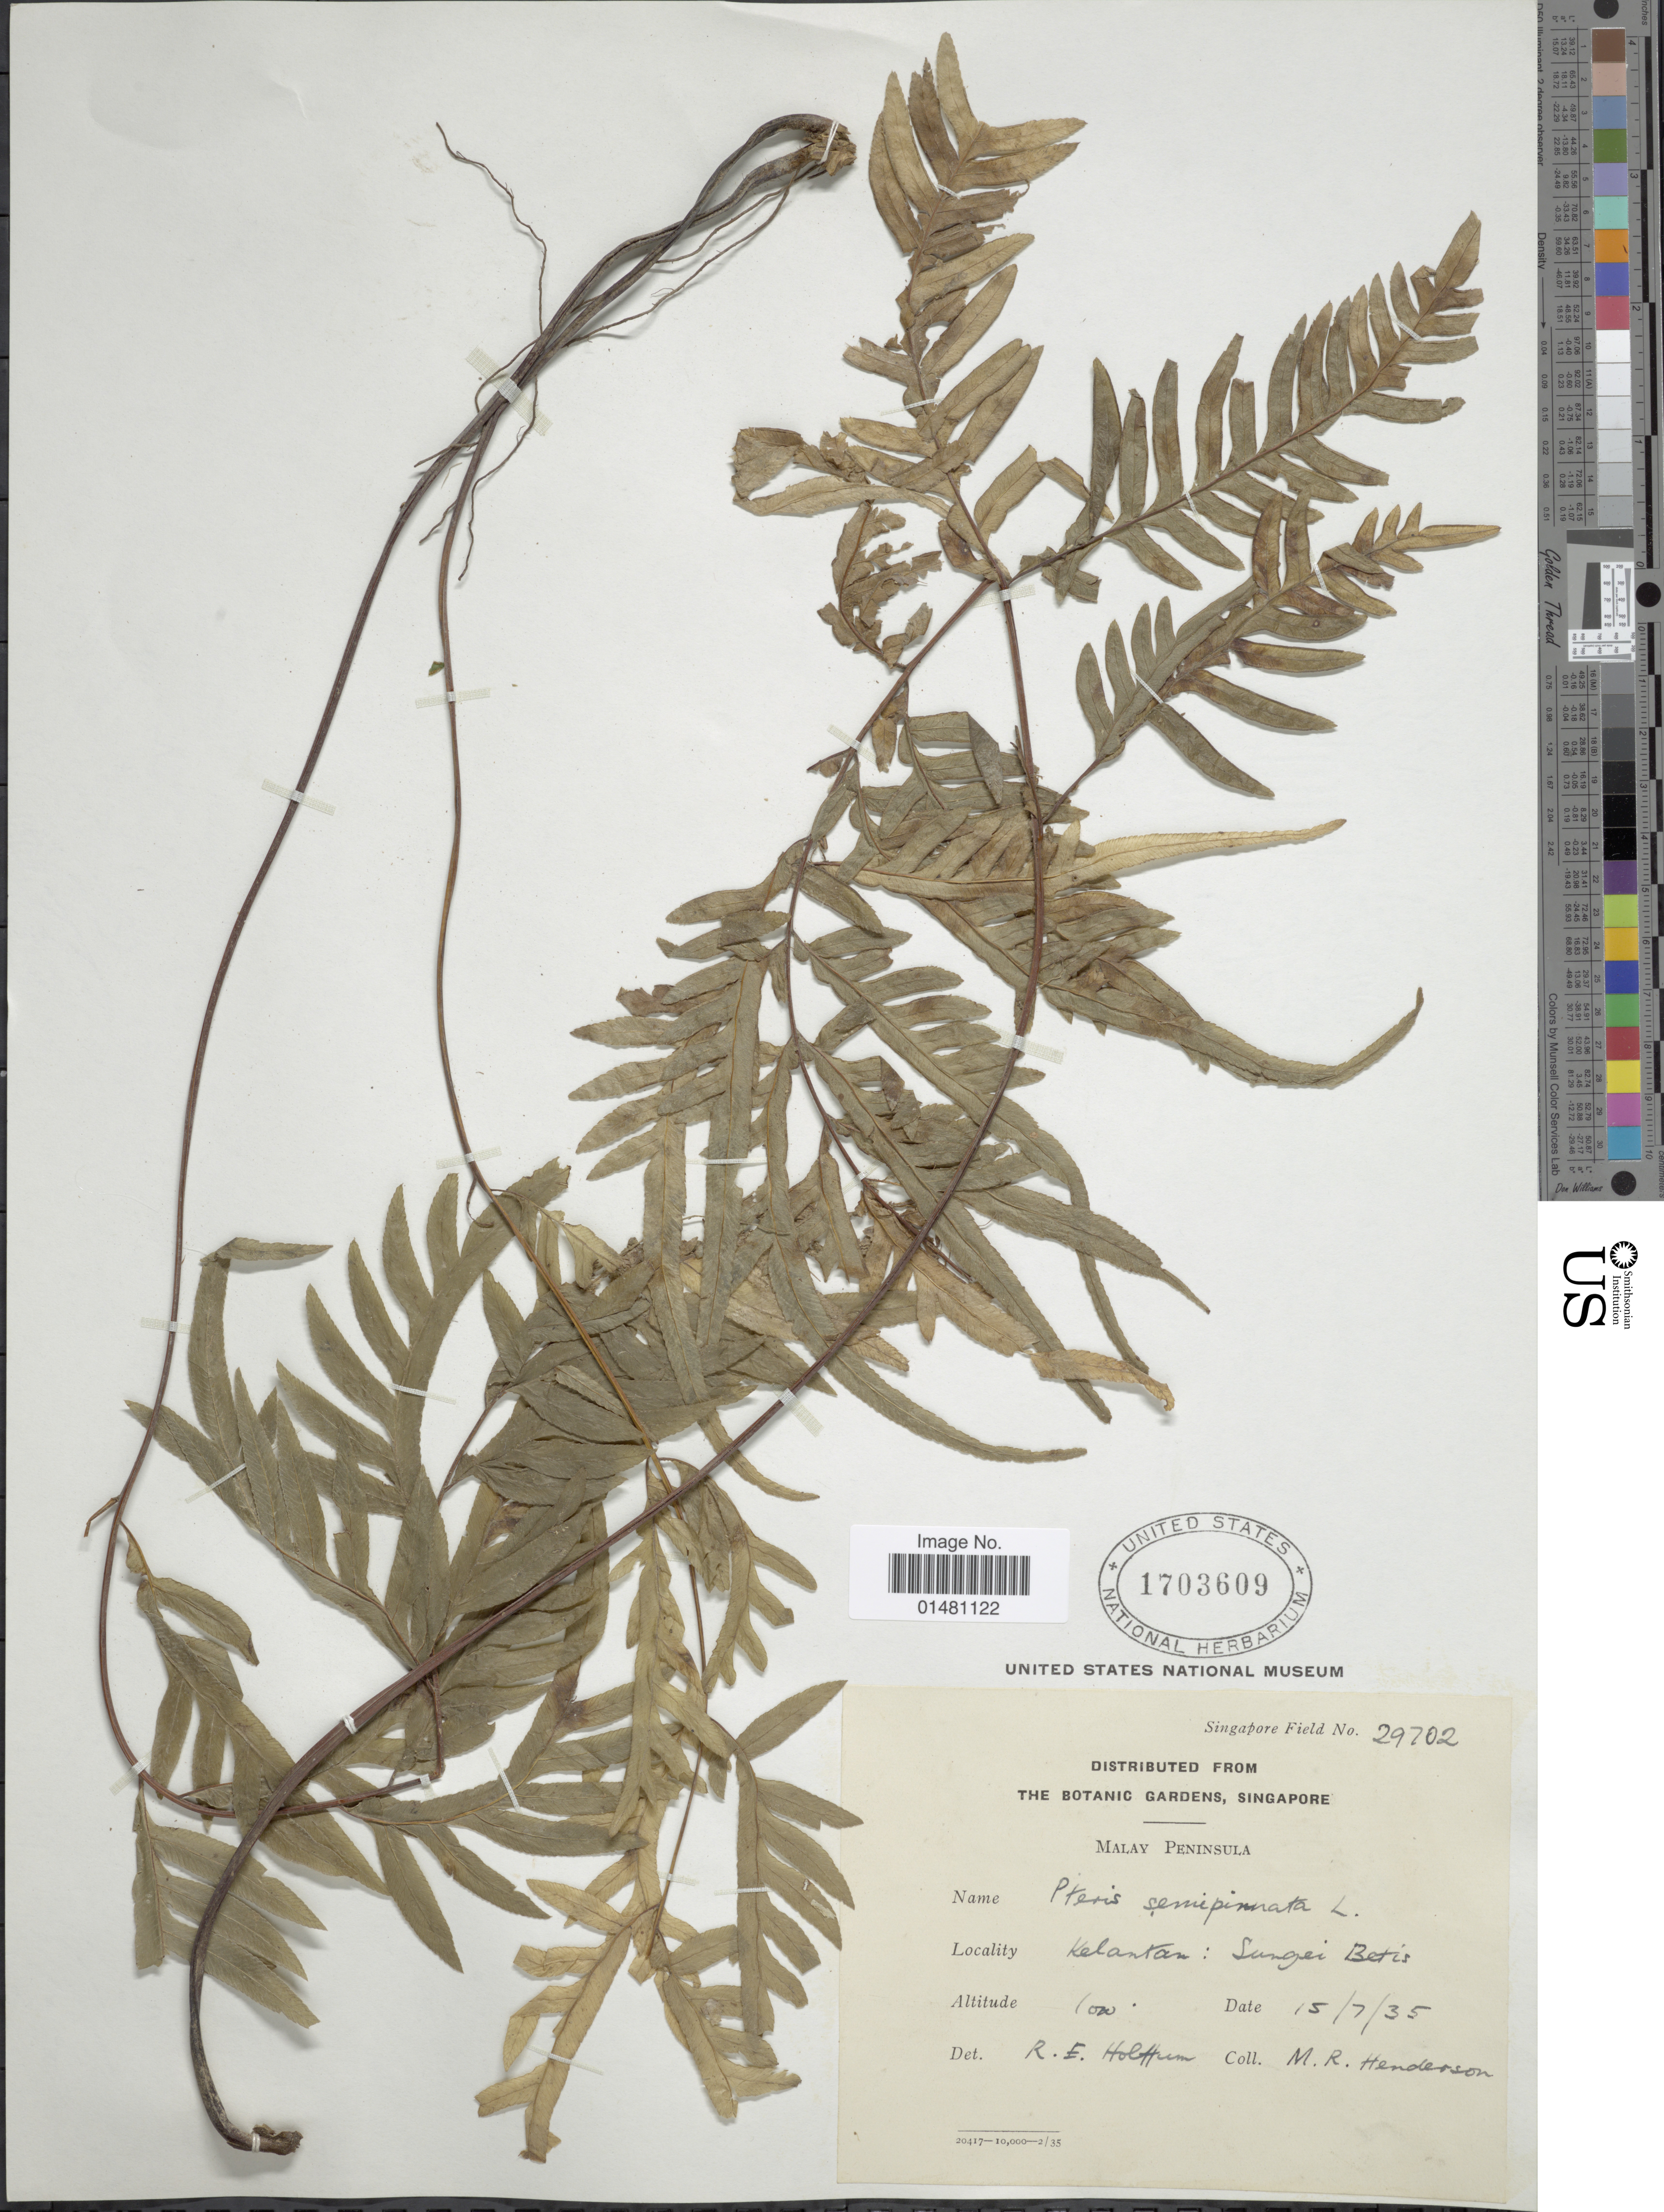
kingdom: Plantae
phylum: Tracheophyta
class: Polypodiopsida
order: Polypodiales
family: Pteridaceae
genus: Pteris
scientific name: Pteris semipinnata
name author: L.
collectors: M. Henderson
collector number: Singapore Field 29702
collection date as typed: Transcribed d/m/y: 15/7/35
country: Malaysia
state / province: Kelantan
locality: Malay Peninsula, Sungei Betis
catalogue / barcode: US 1703609